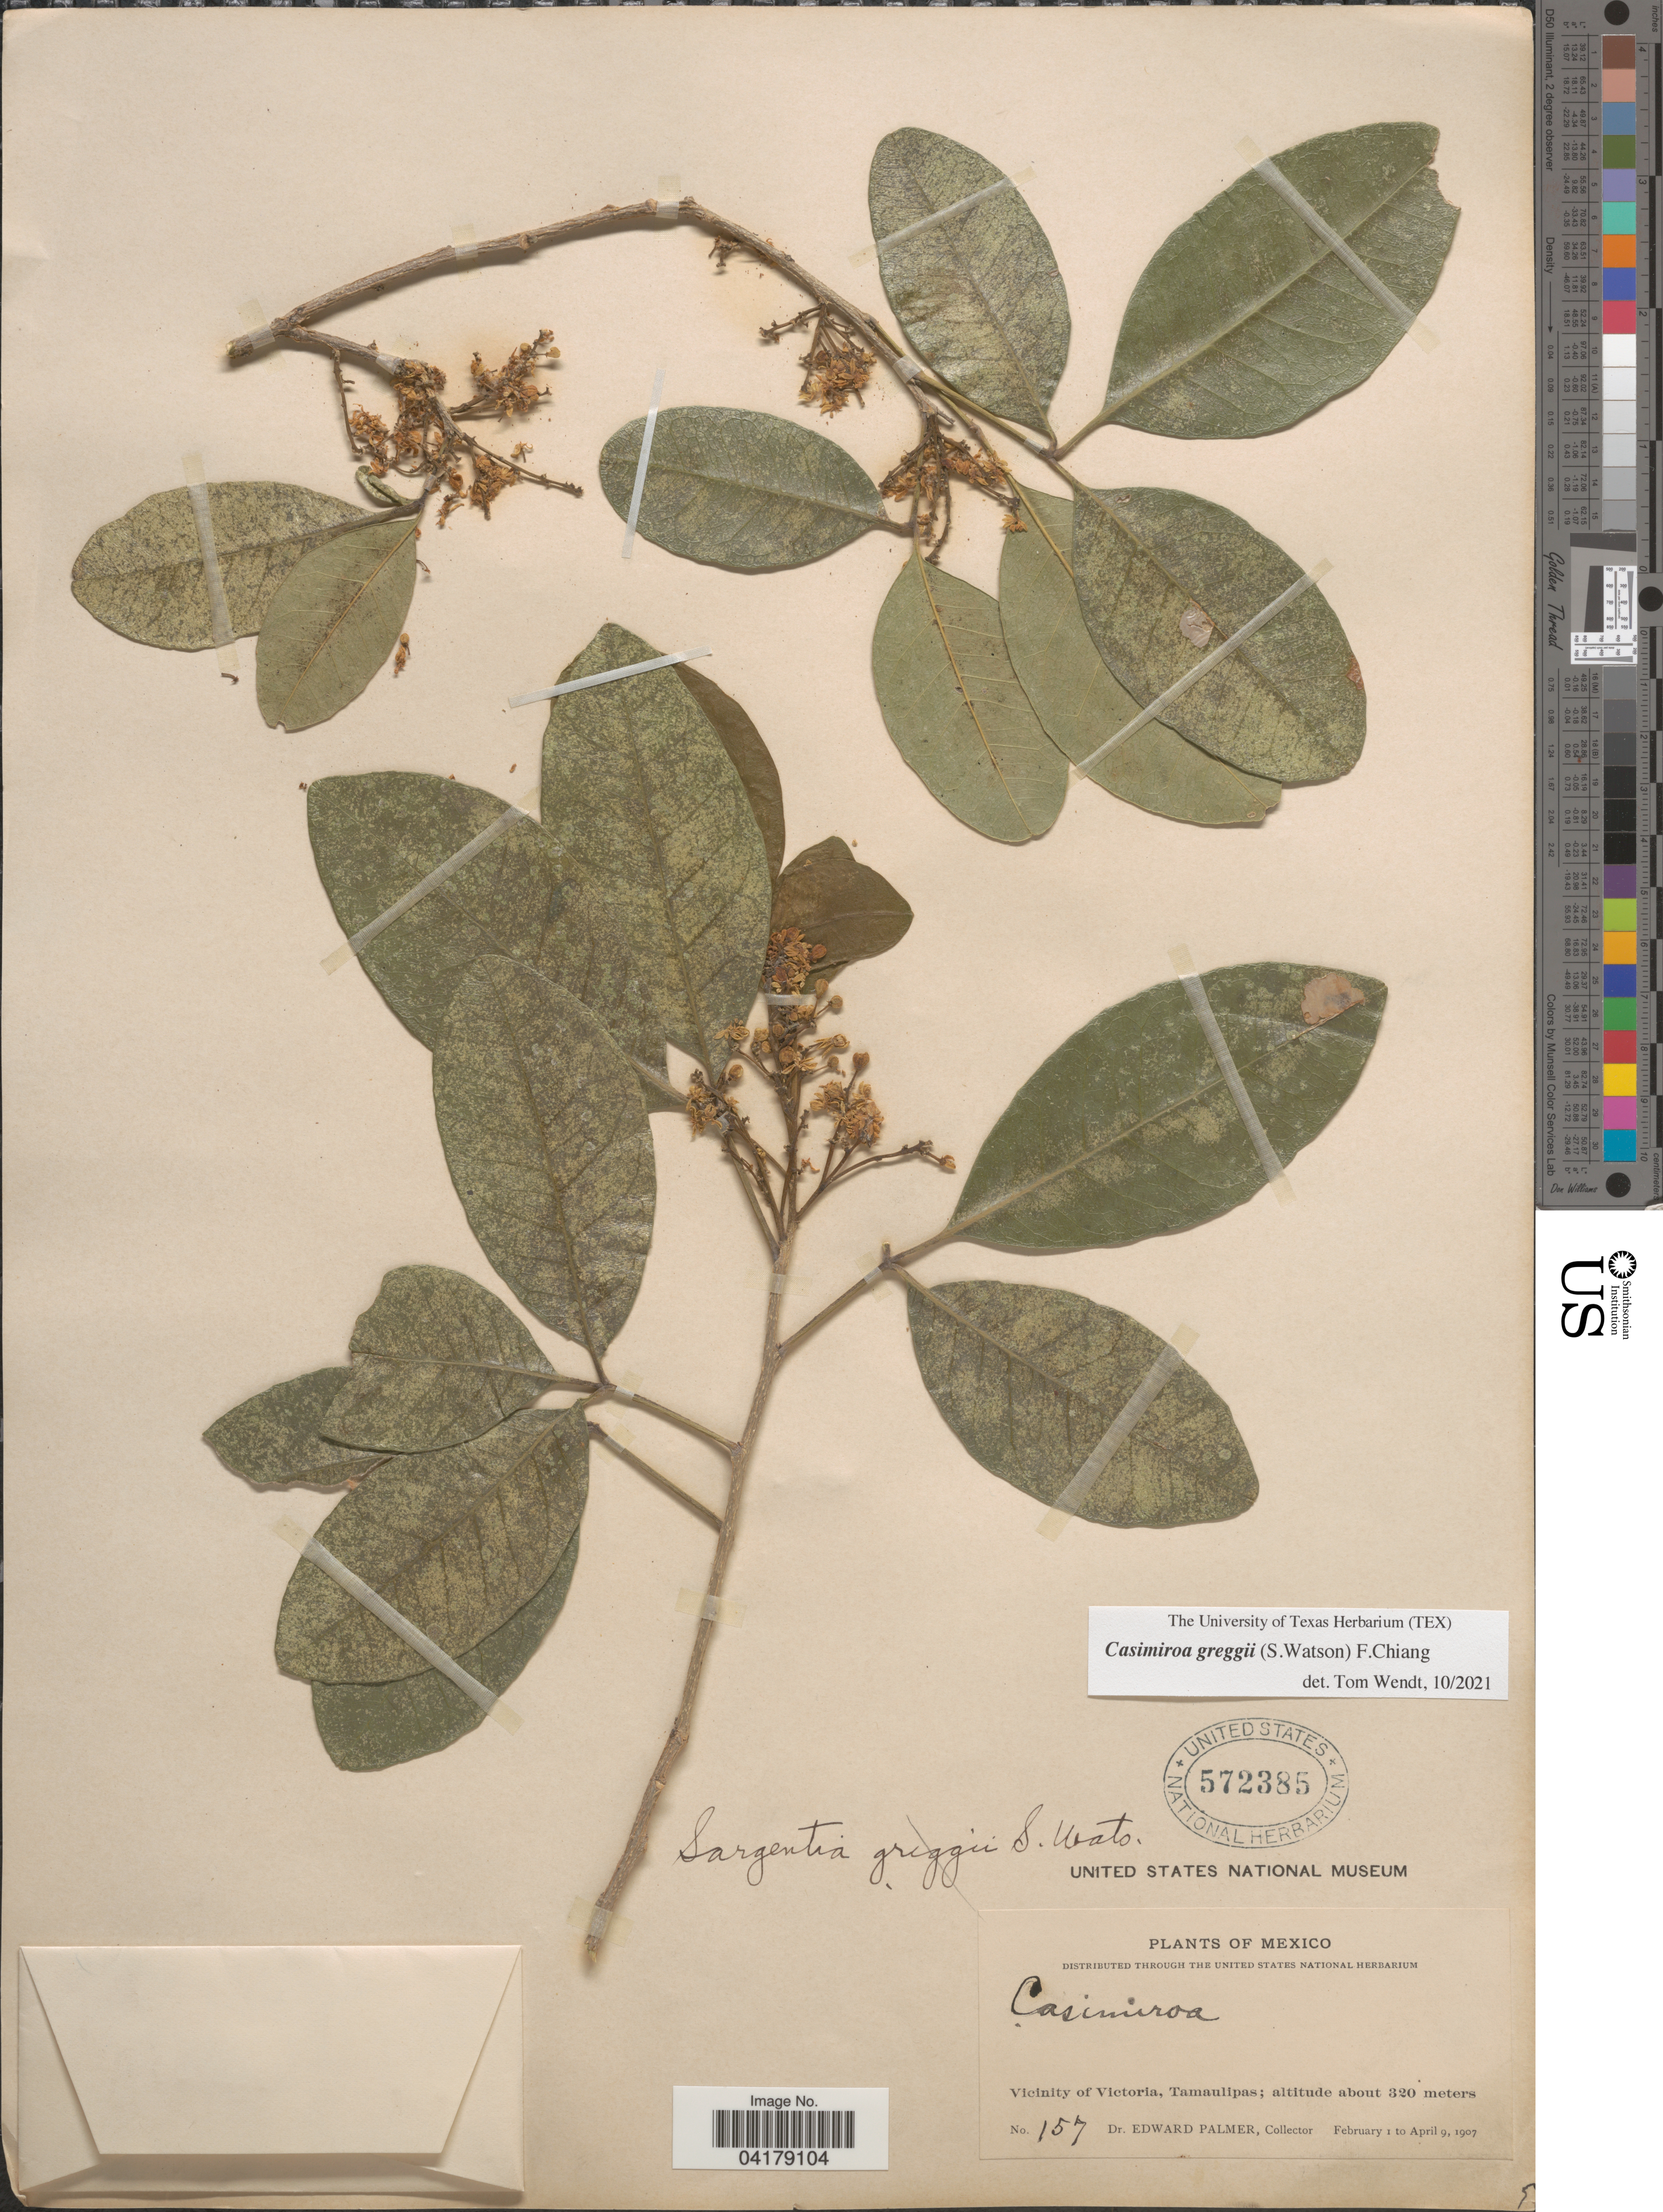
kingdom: Plantae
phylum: Tracheophyta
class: Magnoliopsida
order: Sapindales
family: Rutaceae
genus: Casimiroa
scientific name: Casimiroa greggii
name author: (S. Watson) Chiang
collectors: E. Palmer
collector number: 157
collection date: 1907-02-01/1907-04-09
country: Mexico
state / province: Tamaulipas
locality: Vicinity of Victoria.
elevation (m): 320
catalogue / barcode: US 572385